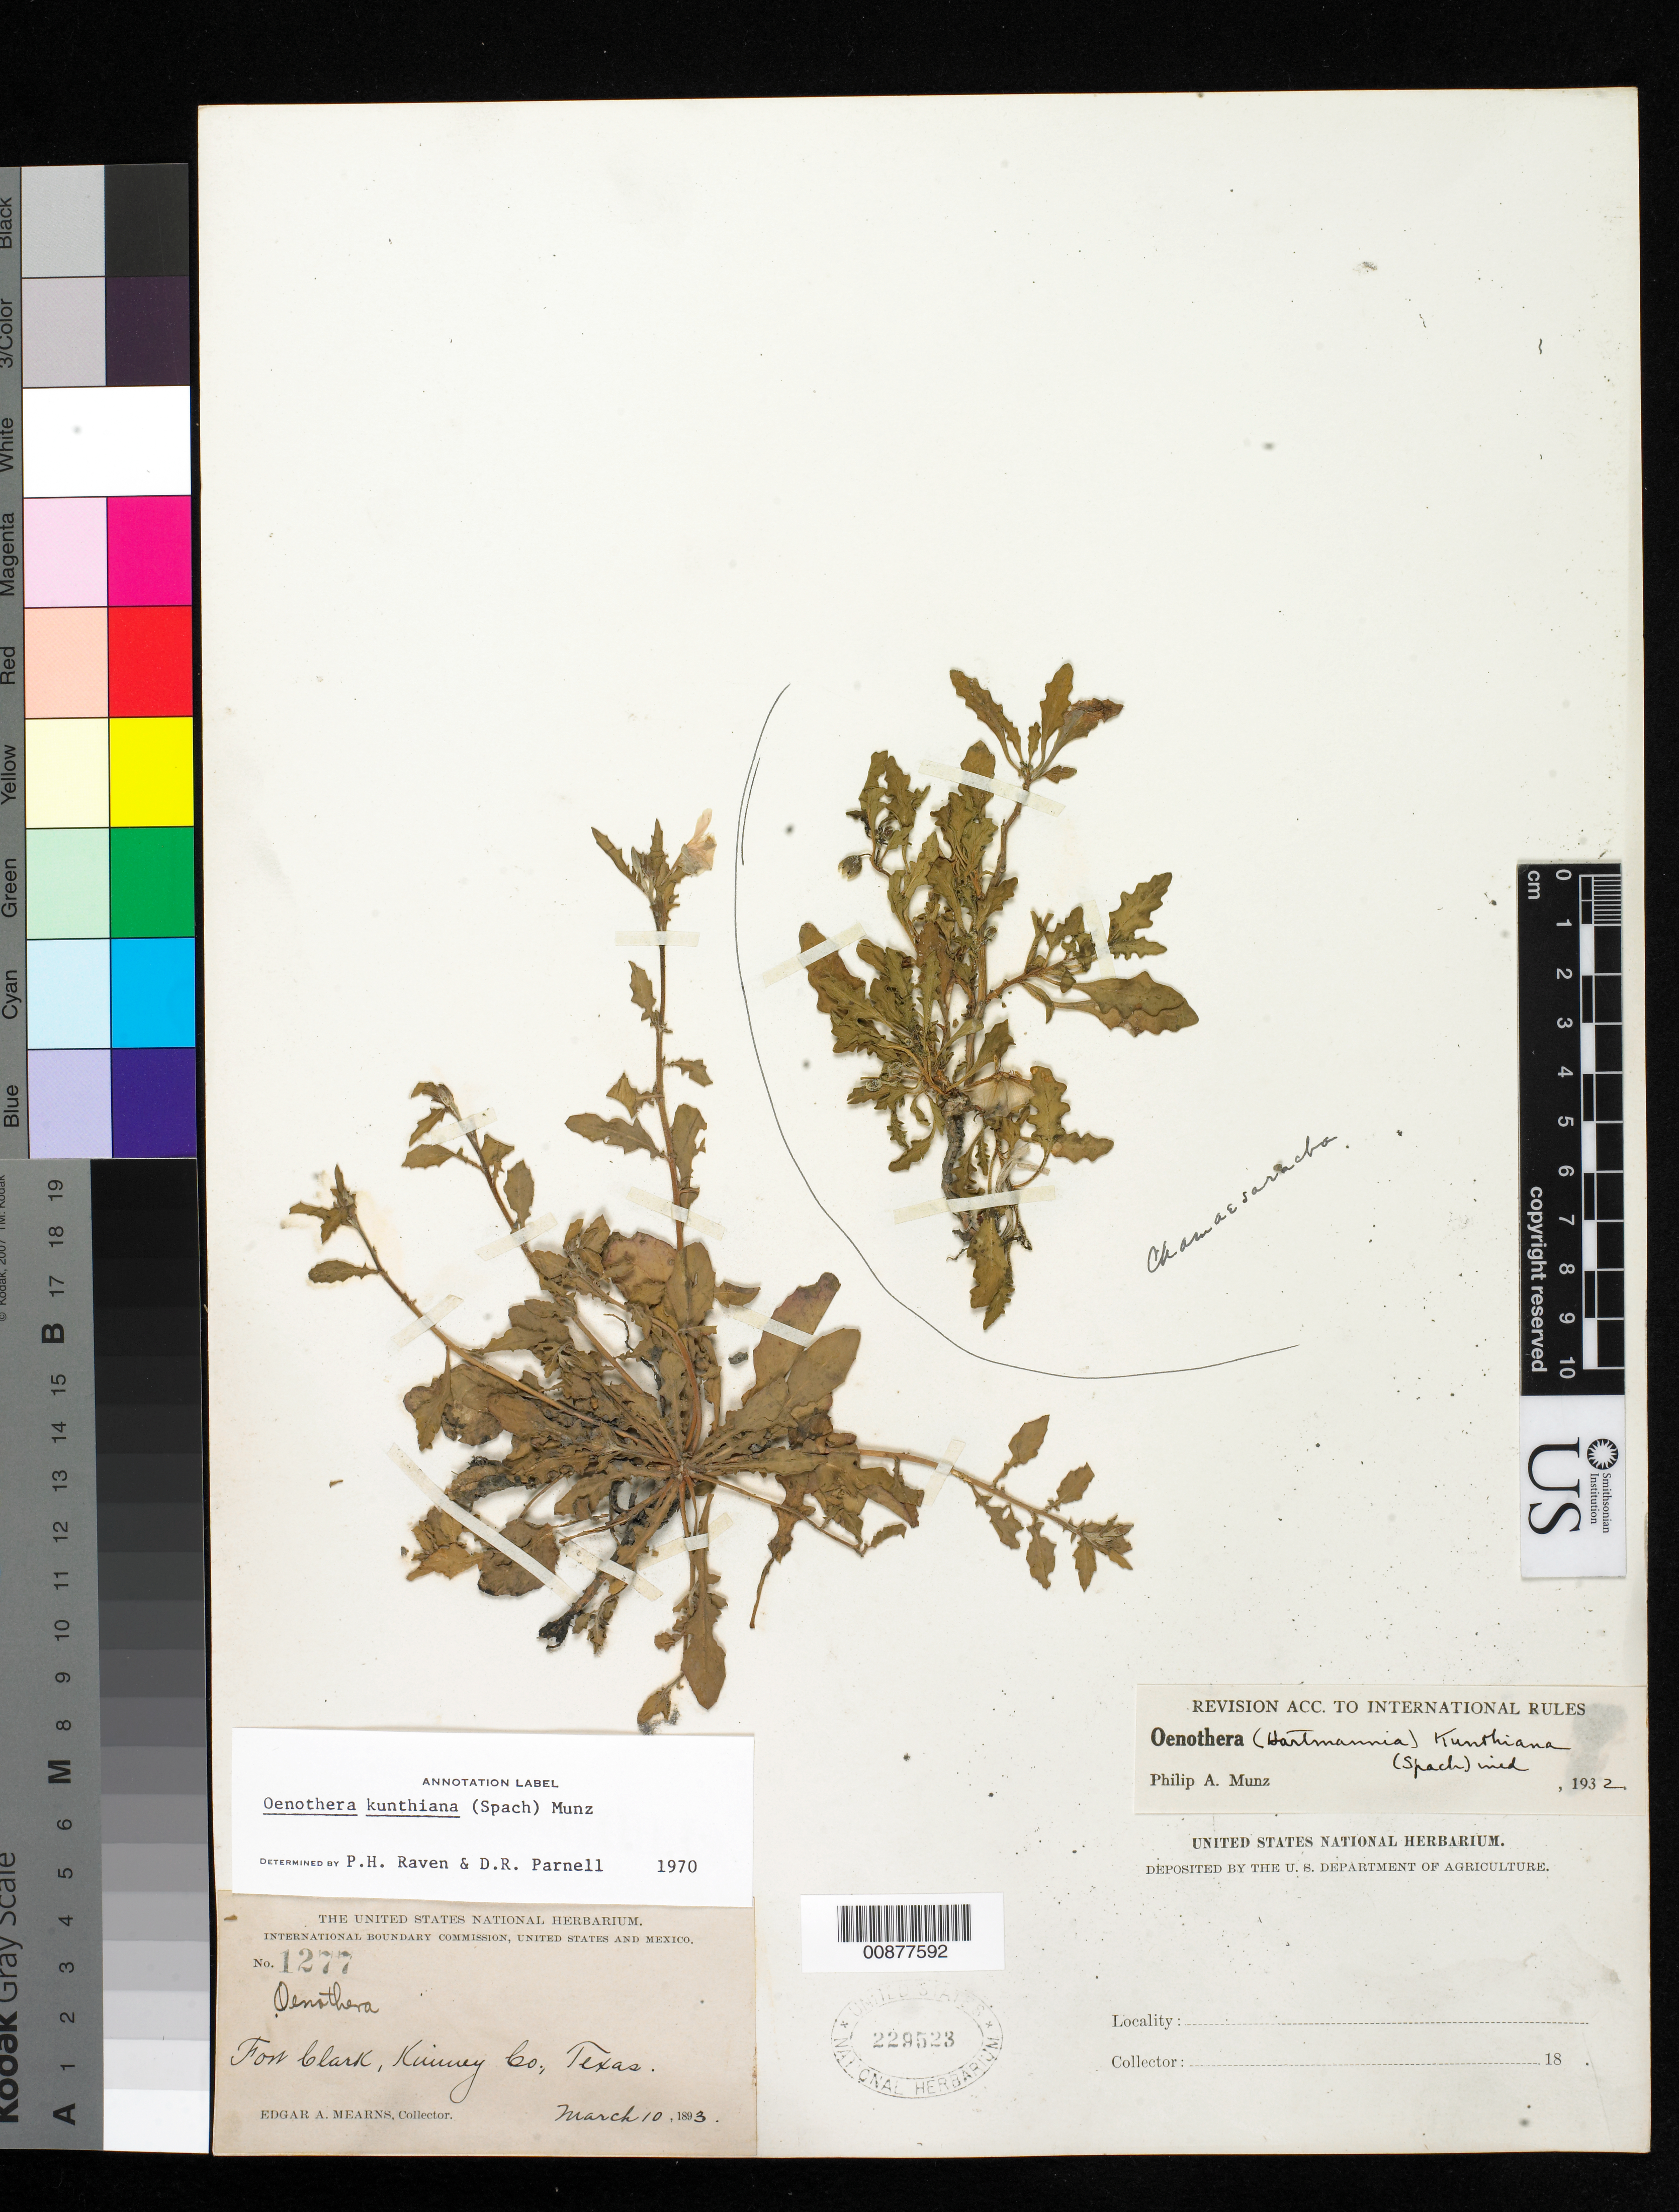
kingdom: Plantae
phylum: Tracheophyta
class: Magnoliopsida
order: Myrtales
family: Onagraceae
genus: Oenothera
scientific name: Oenothera kunthiana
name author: (Spach) Munz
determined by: Raven, P. H.; Parnell, D. R.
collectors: E. A. Mearns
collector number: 1277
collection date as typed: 10 Mar 1893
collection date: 1893-03-10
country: United States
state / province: Texas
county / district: Kinney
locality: Fort Clark, Kinney County, Texas.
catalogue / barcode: US 229523